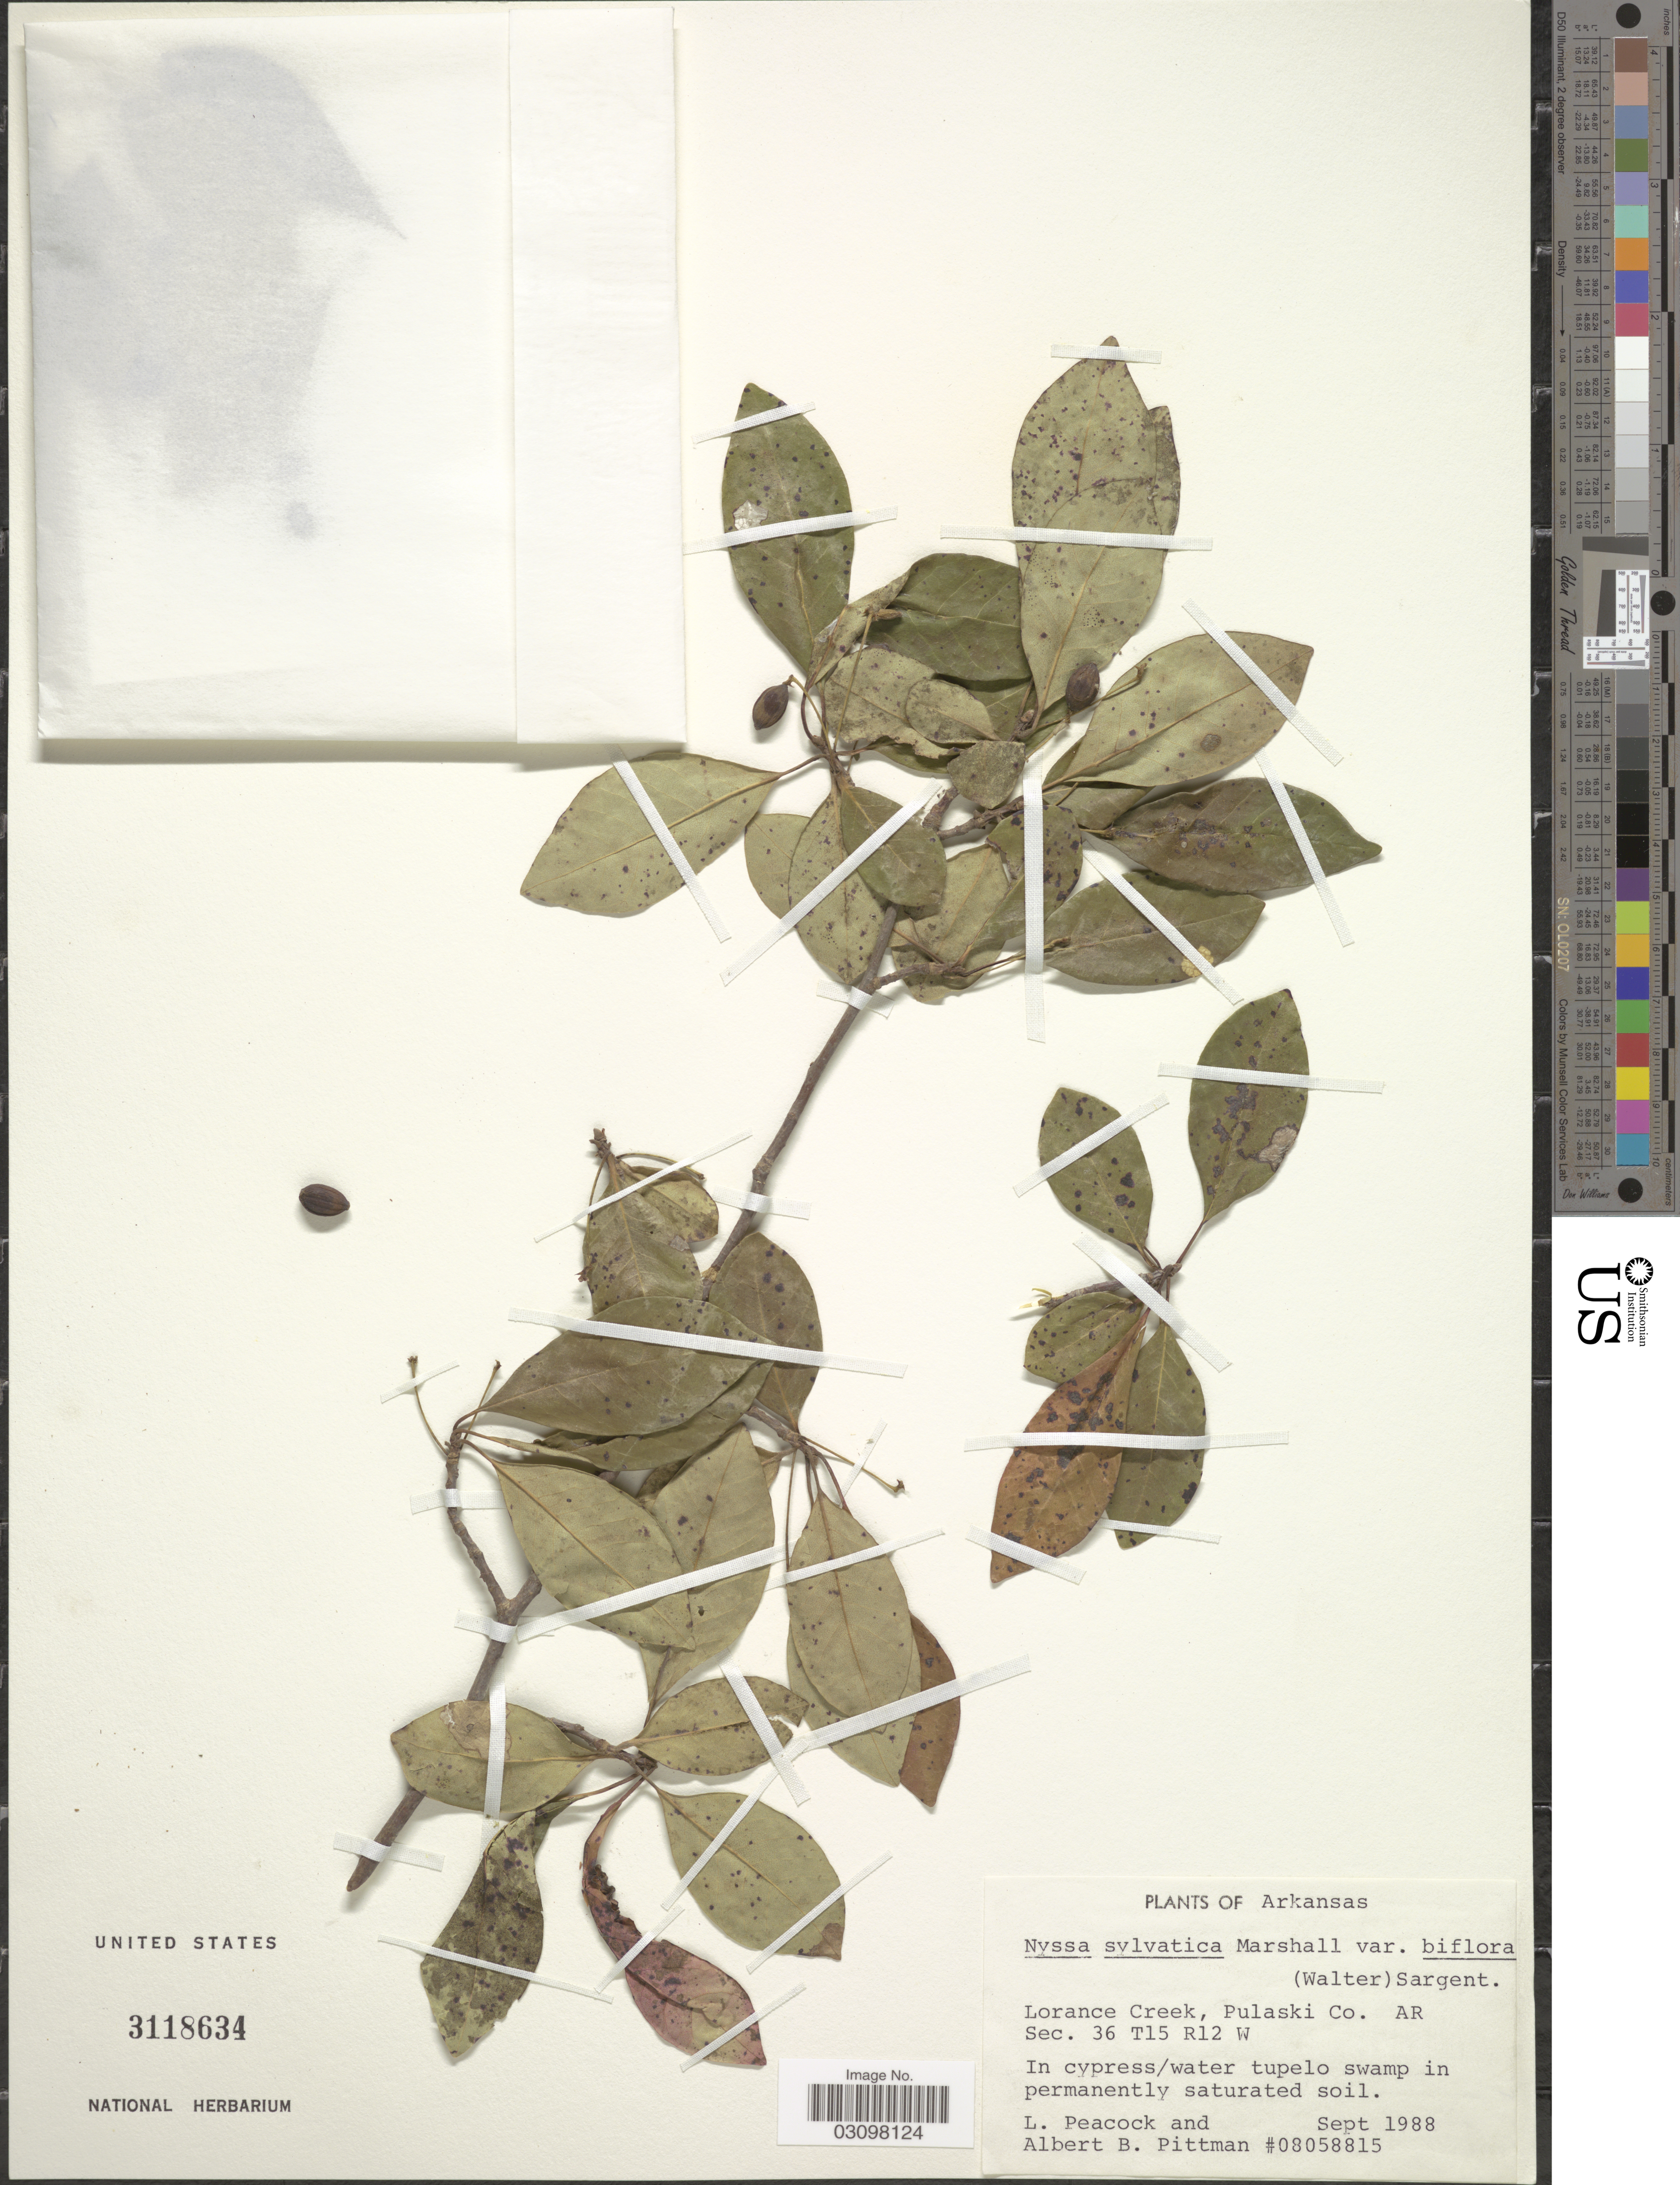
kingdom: Plantae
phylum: Tracheophyta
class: Magnoliopsida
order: Cornales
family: Nyssaceae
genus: Nyssa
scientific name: Nyssa sylvatica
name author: Marshall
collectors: L. Peacock & A. B. Pittman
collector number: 08058815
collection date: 1988-09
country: United States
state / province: Arkansas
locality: Lorance Creek, Pulaski Co. AR Sec. 36 T15 R12 W.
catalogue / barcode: US 3118634